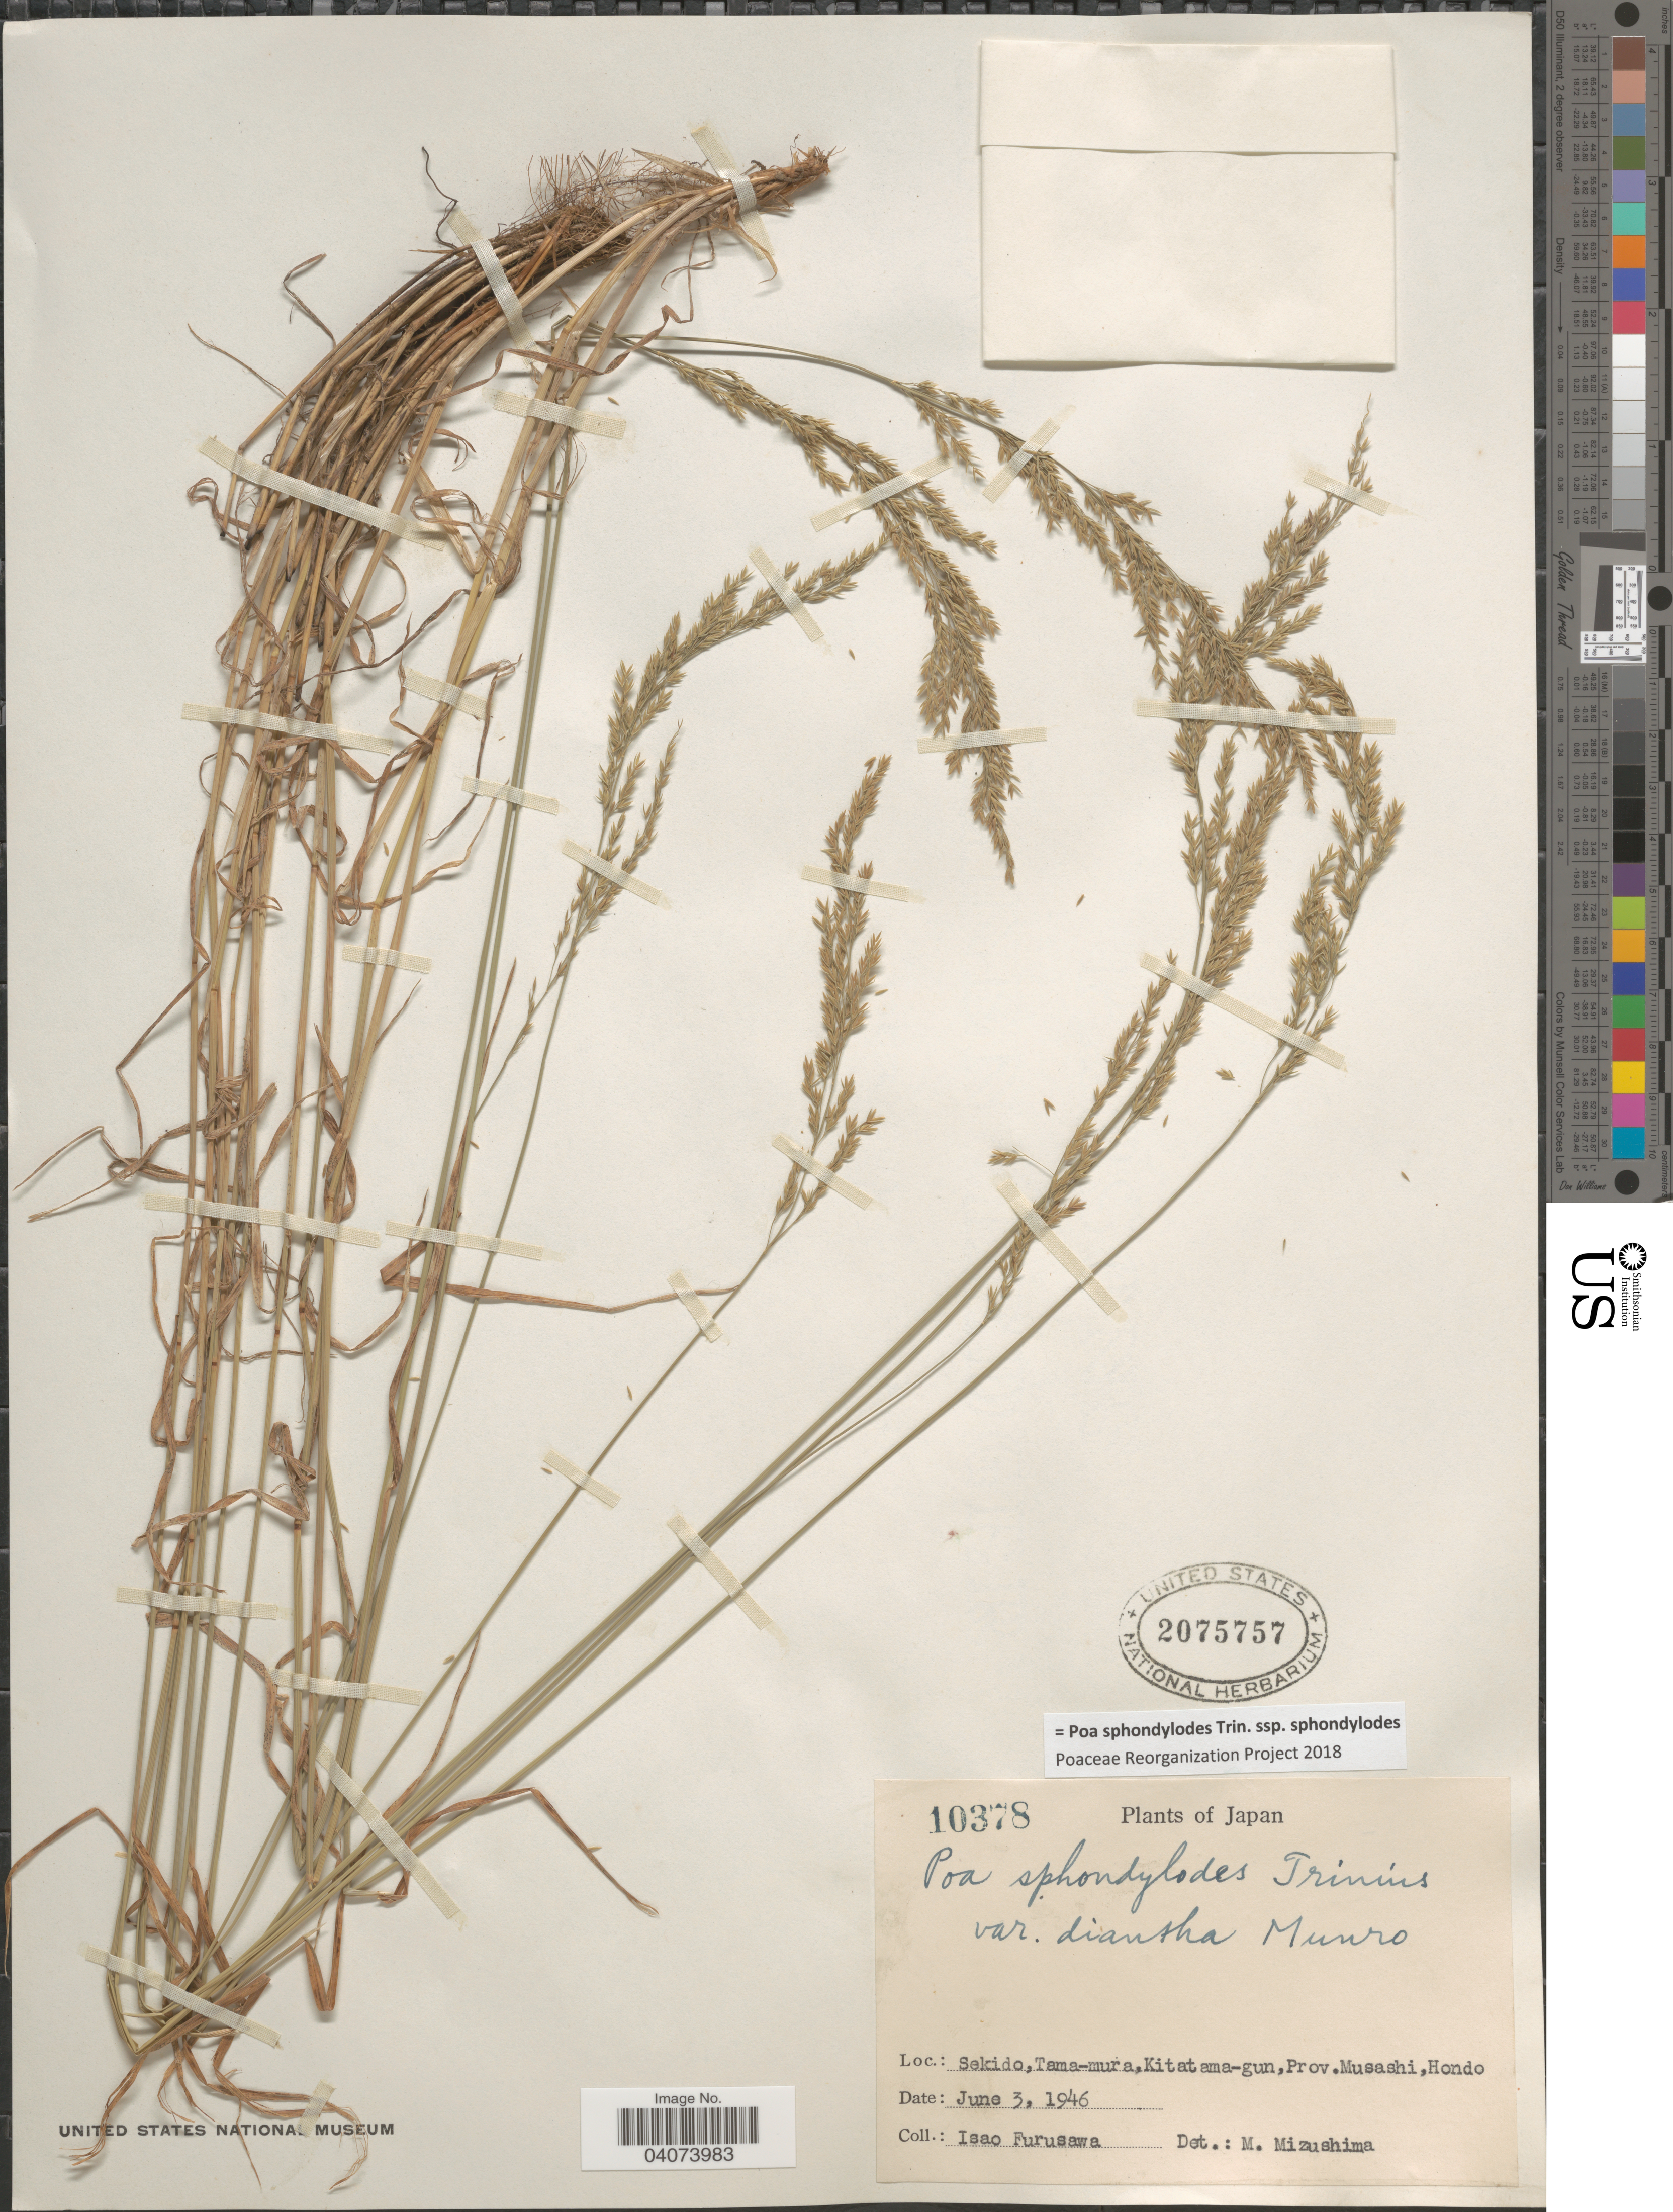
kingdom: Plantae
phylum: Tracheophyta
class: Liliopsida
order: Poales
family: Poaceae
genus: Poa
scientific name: Poa sphondylodes subsp. sphondylodes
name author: Trin.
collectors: I. Furusawa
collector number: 10378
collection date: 1946-06-03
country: Japan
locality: Sekido, Tama-mura, Kitatama-gun, Prov. Musashi, Hondo.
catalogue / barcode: US 2075757